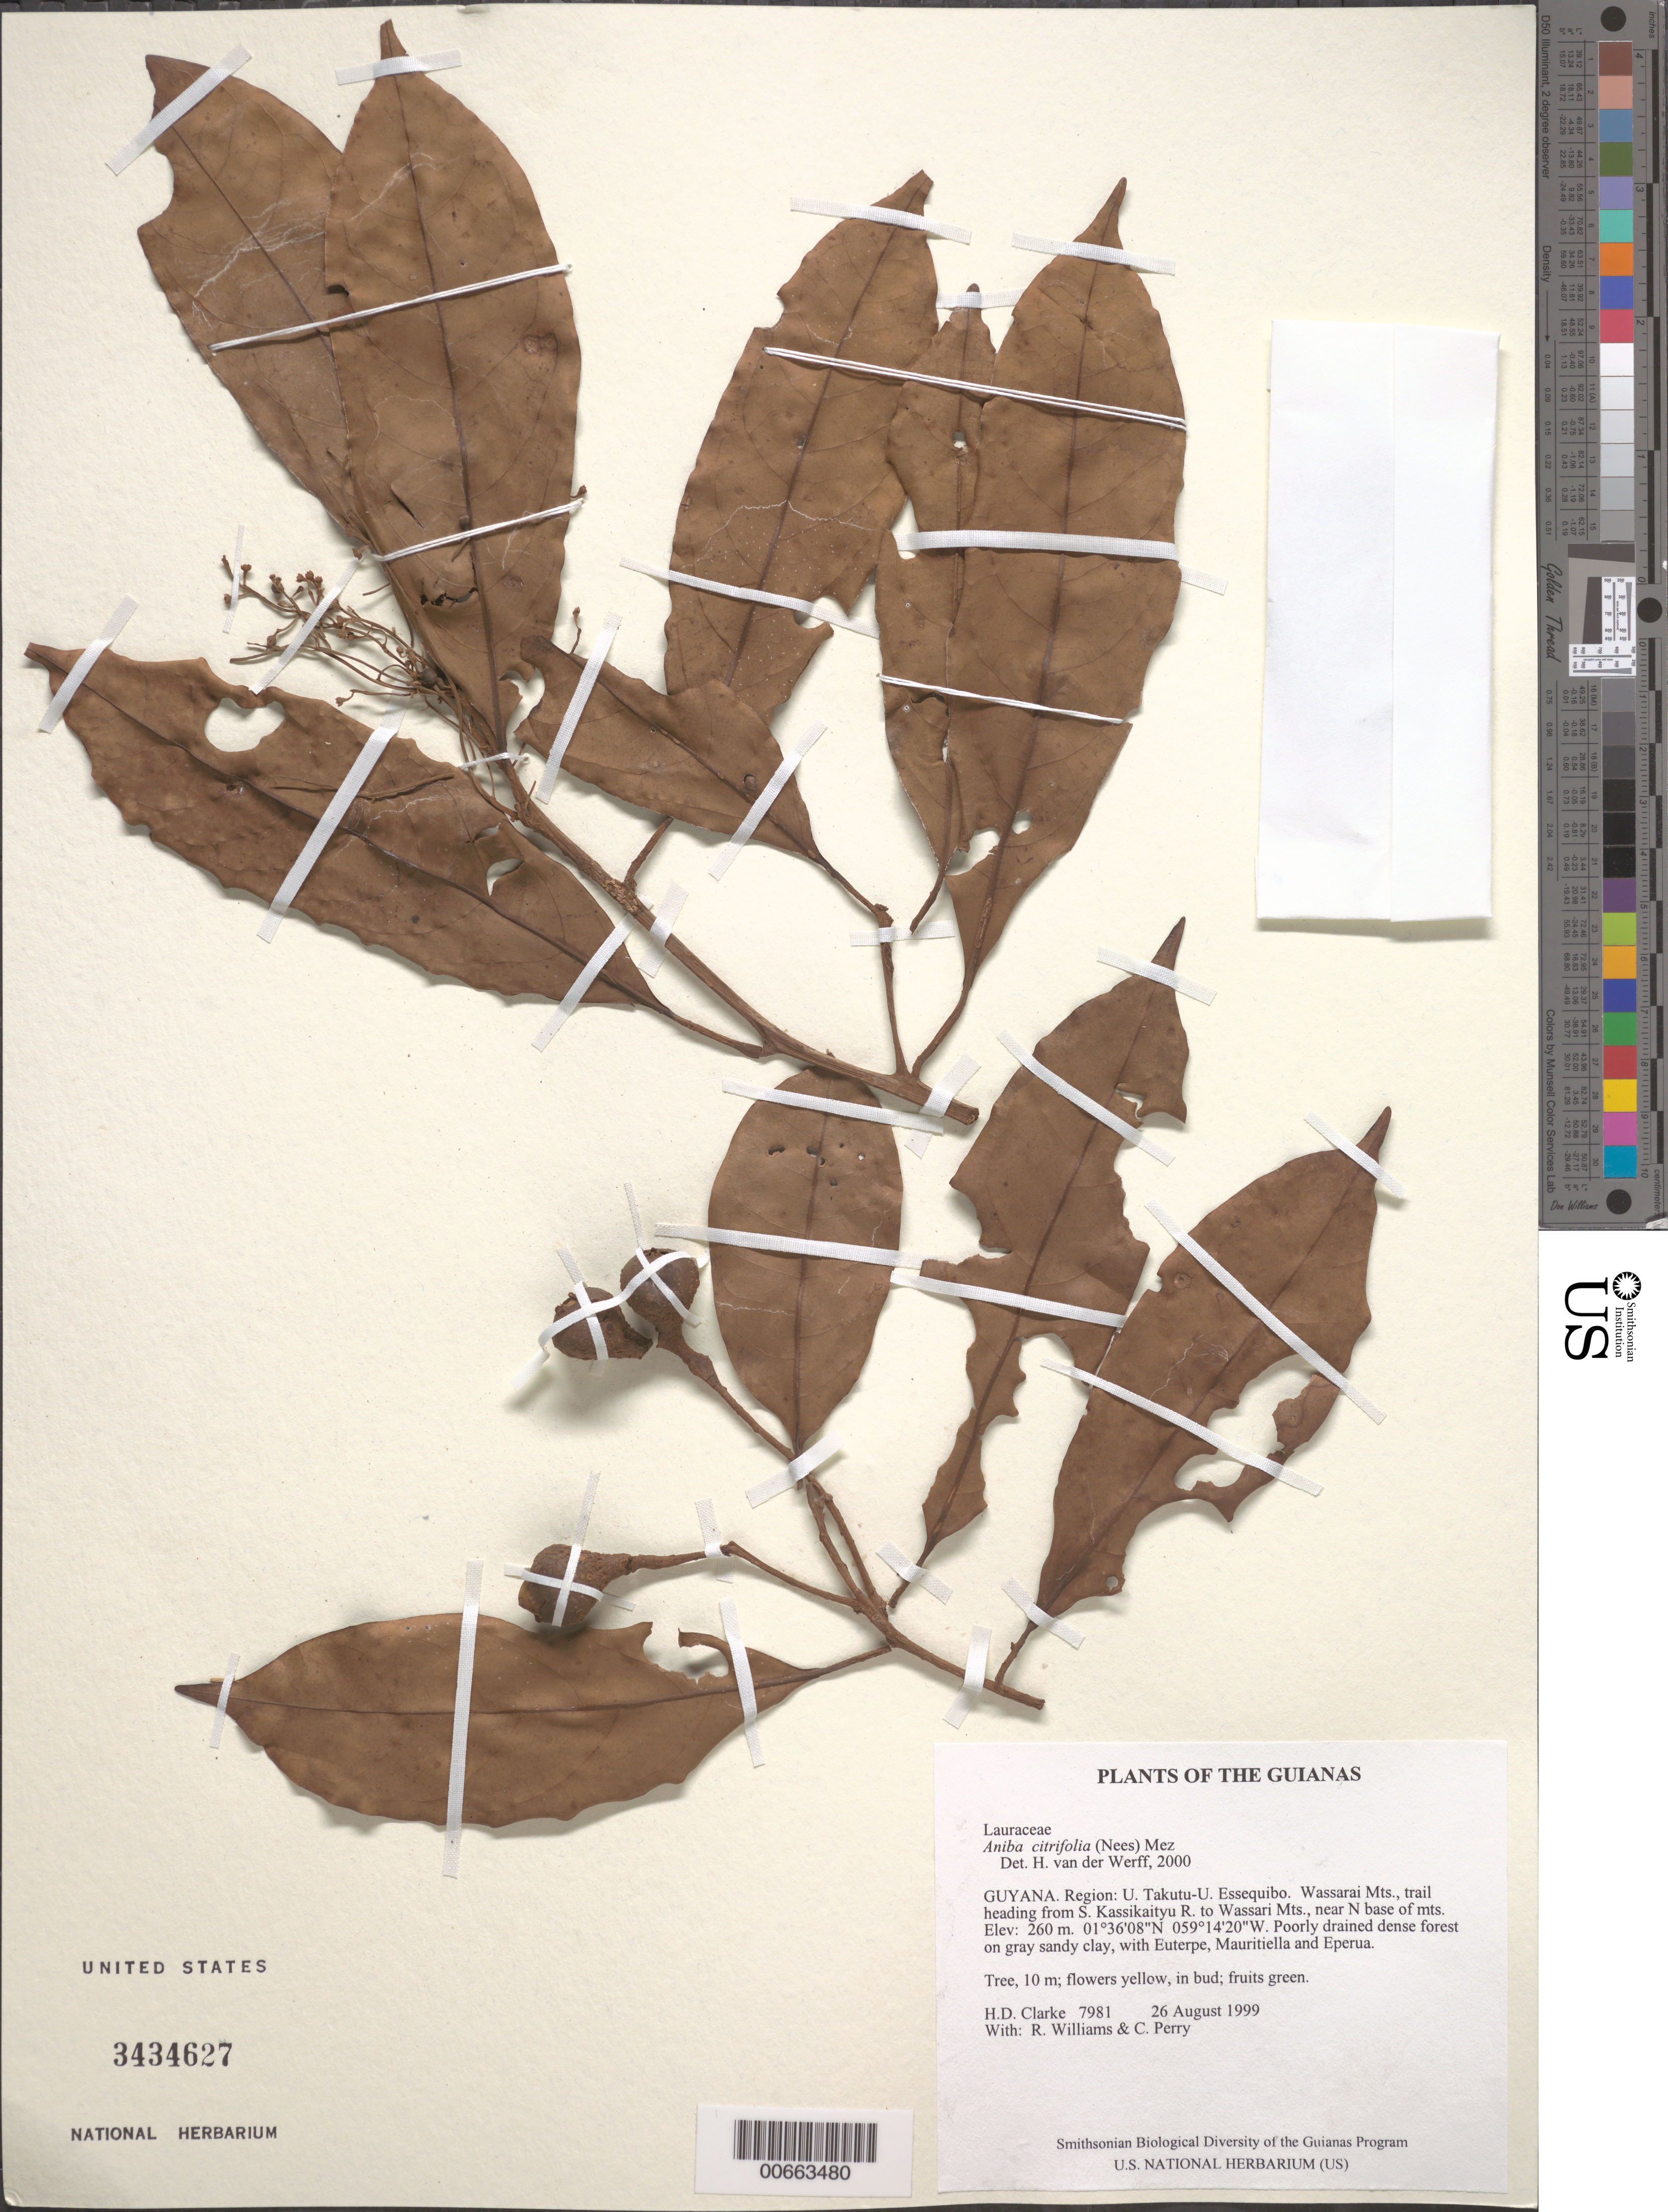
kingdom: Plantae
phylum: Tracheophyta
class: Magnoliopsida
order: Laurales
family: Lauraceae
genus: Aniba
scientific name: Aniba citrifolia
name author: (Nees) Mez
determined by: van der Werff, H., (MO), Missouri Botanical Garden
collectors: H. D. Clarke, R. Williams & C. Perry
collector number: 7981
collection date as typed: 26 August 1999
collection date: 1999-08-26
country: Guyana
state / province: U. Takutu-U. Essequibo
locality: Wassarai Mts., trail heading from S. Kassikaityu R. to Wassari Mts., near N. base of mts.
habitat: Poorly drained dense forest on gray sandy clay, with Euterpe, Mauritiella and Eperua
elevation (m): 260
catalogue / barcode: US 3434627